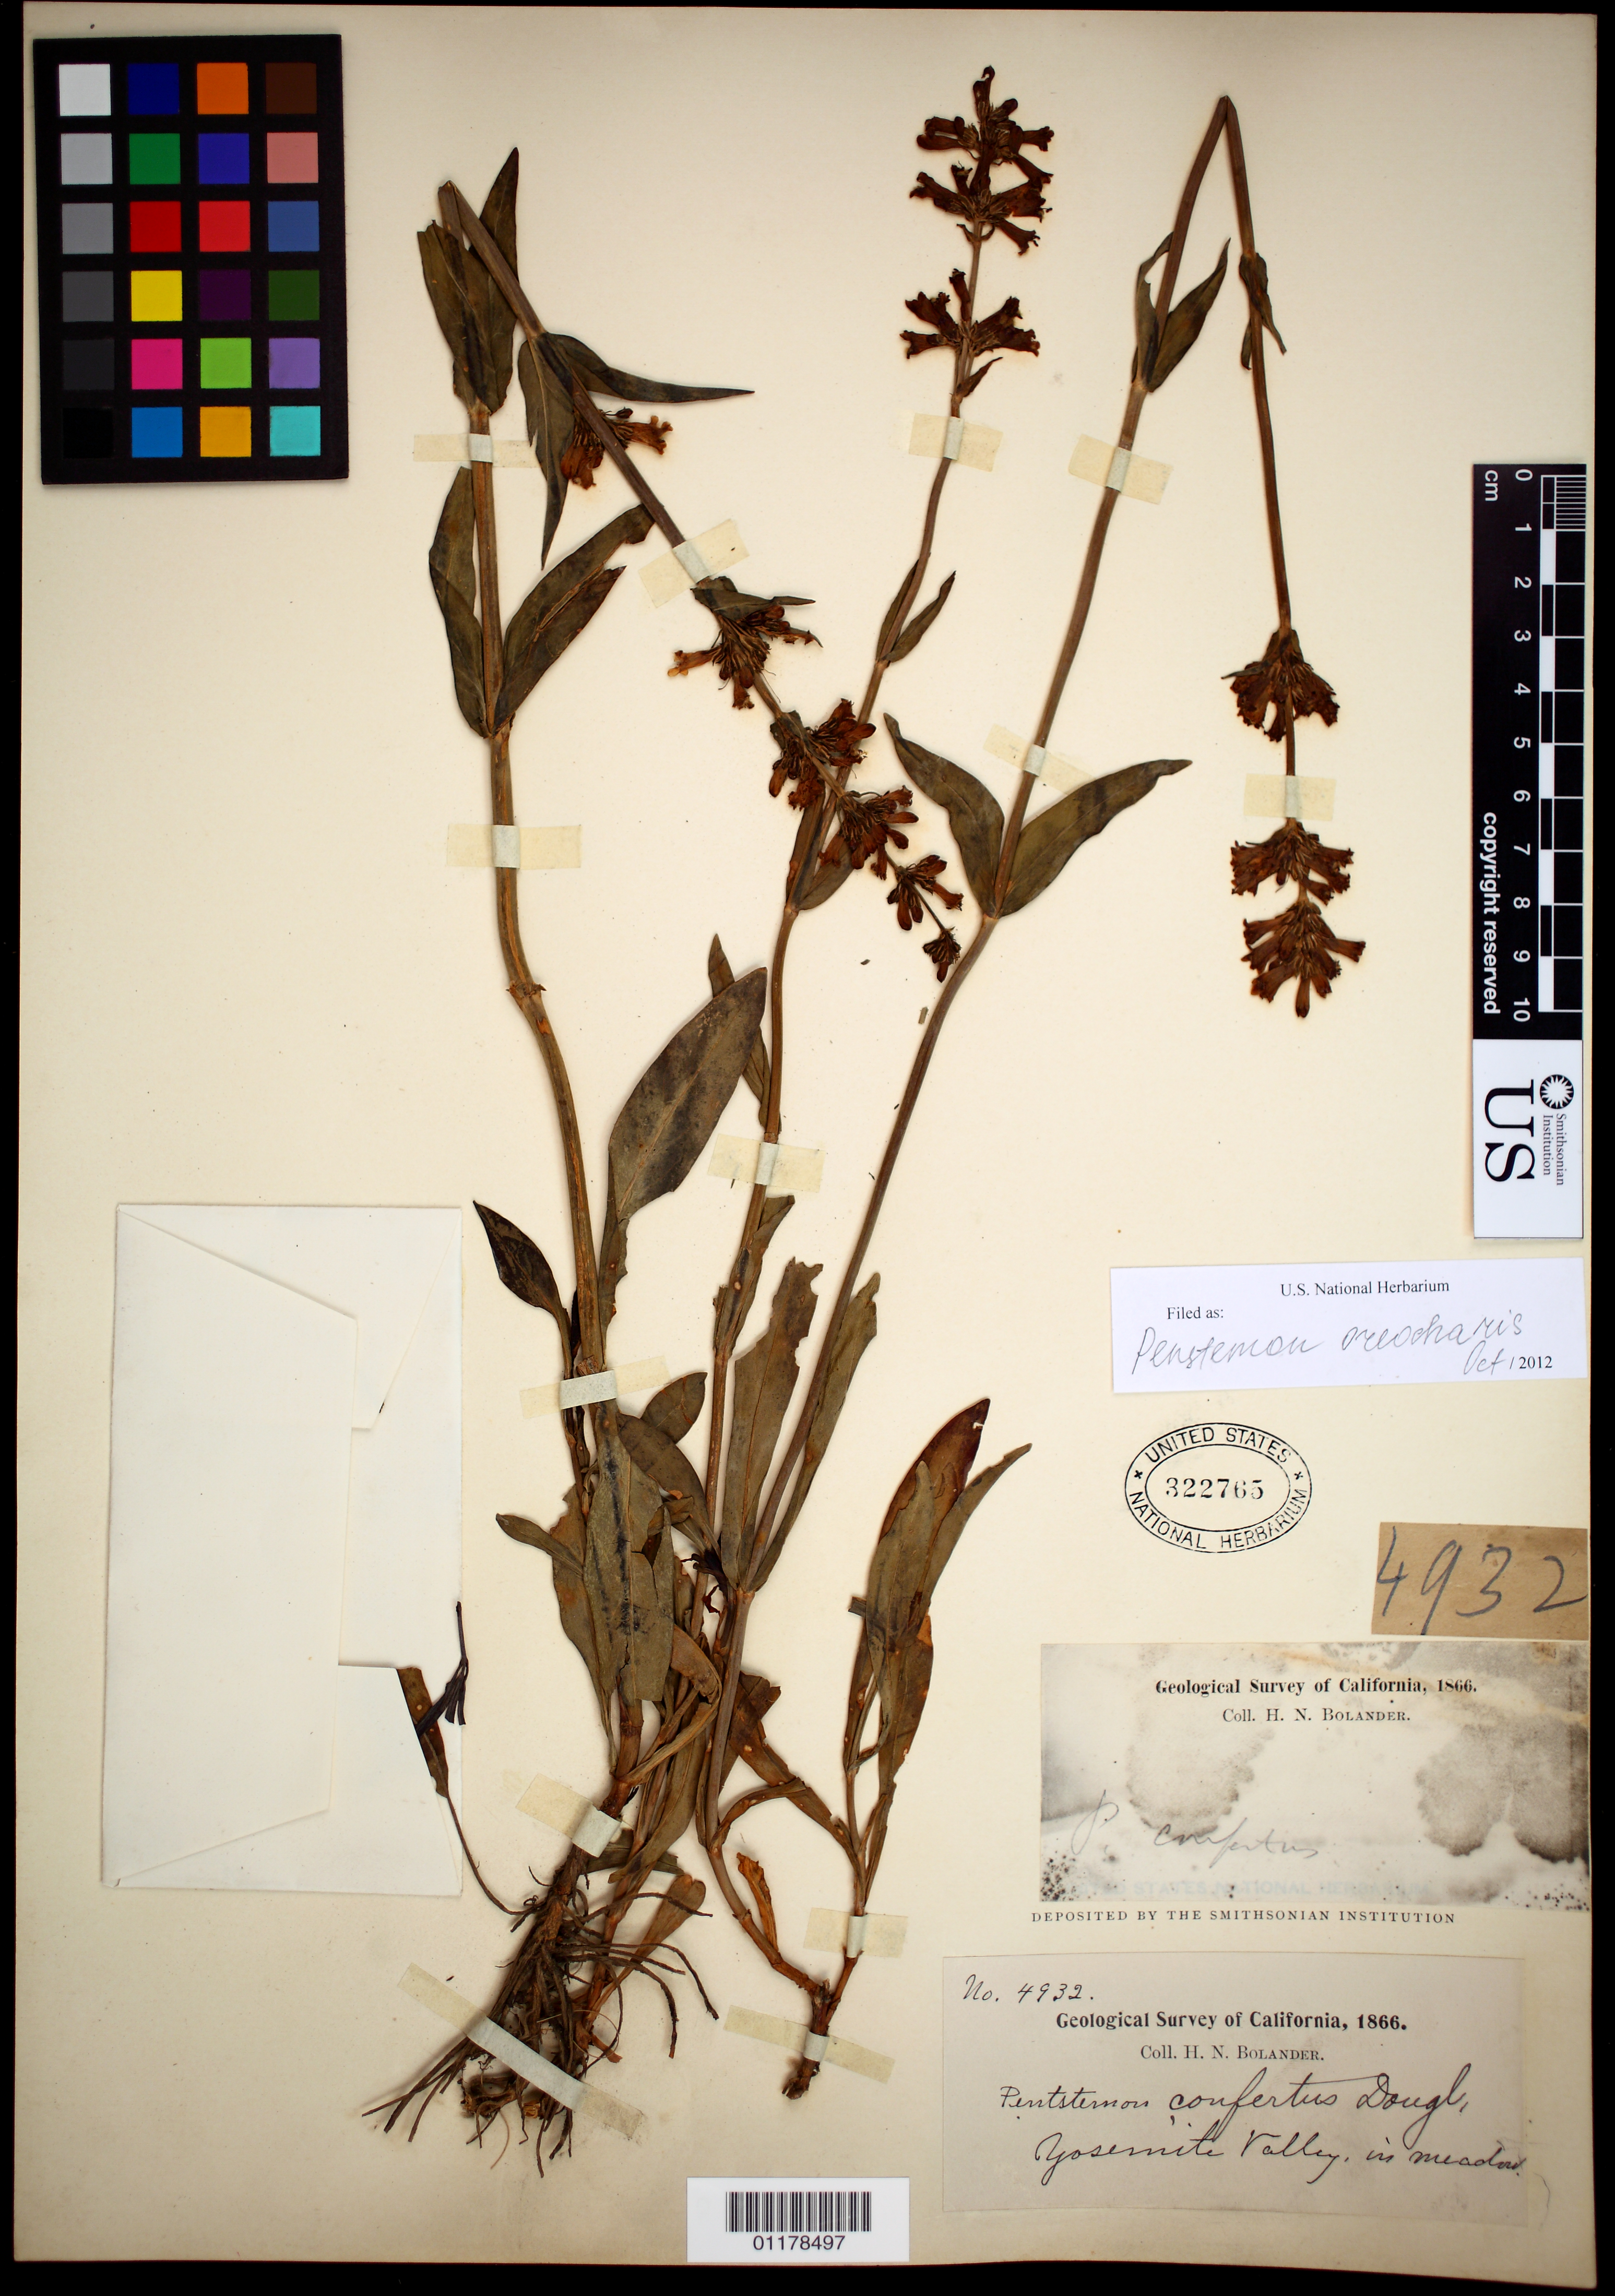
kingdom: Plantae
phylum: Tracheophyta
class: Magnoliopsida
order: Lamiales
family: Plantaginaceae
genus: Penstemon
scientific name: Penstemon oreocharis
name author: Greene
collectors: H. Bolander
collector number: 4932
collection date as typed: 1866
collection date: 1866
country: United States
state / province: California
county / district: Mariposa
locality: Yosemite Valley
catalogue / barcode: US 322765